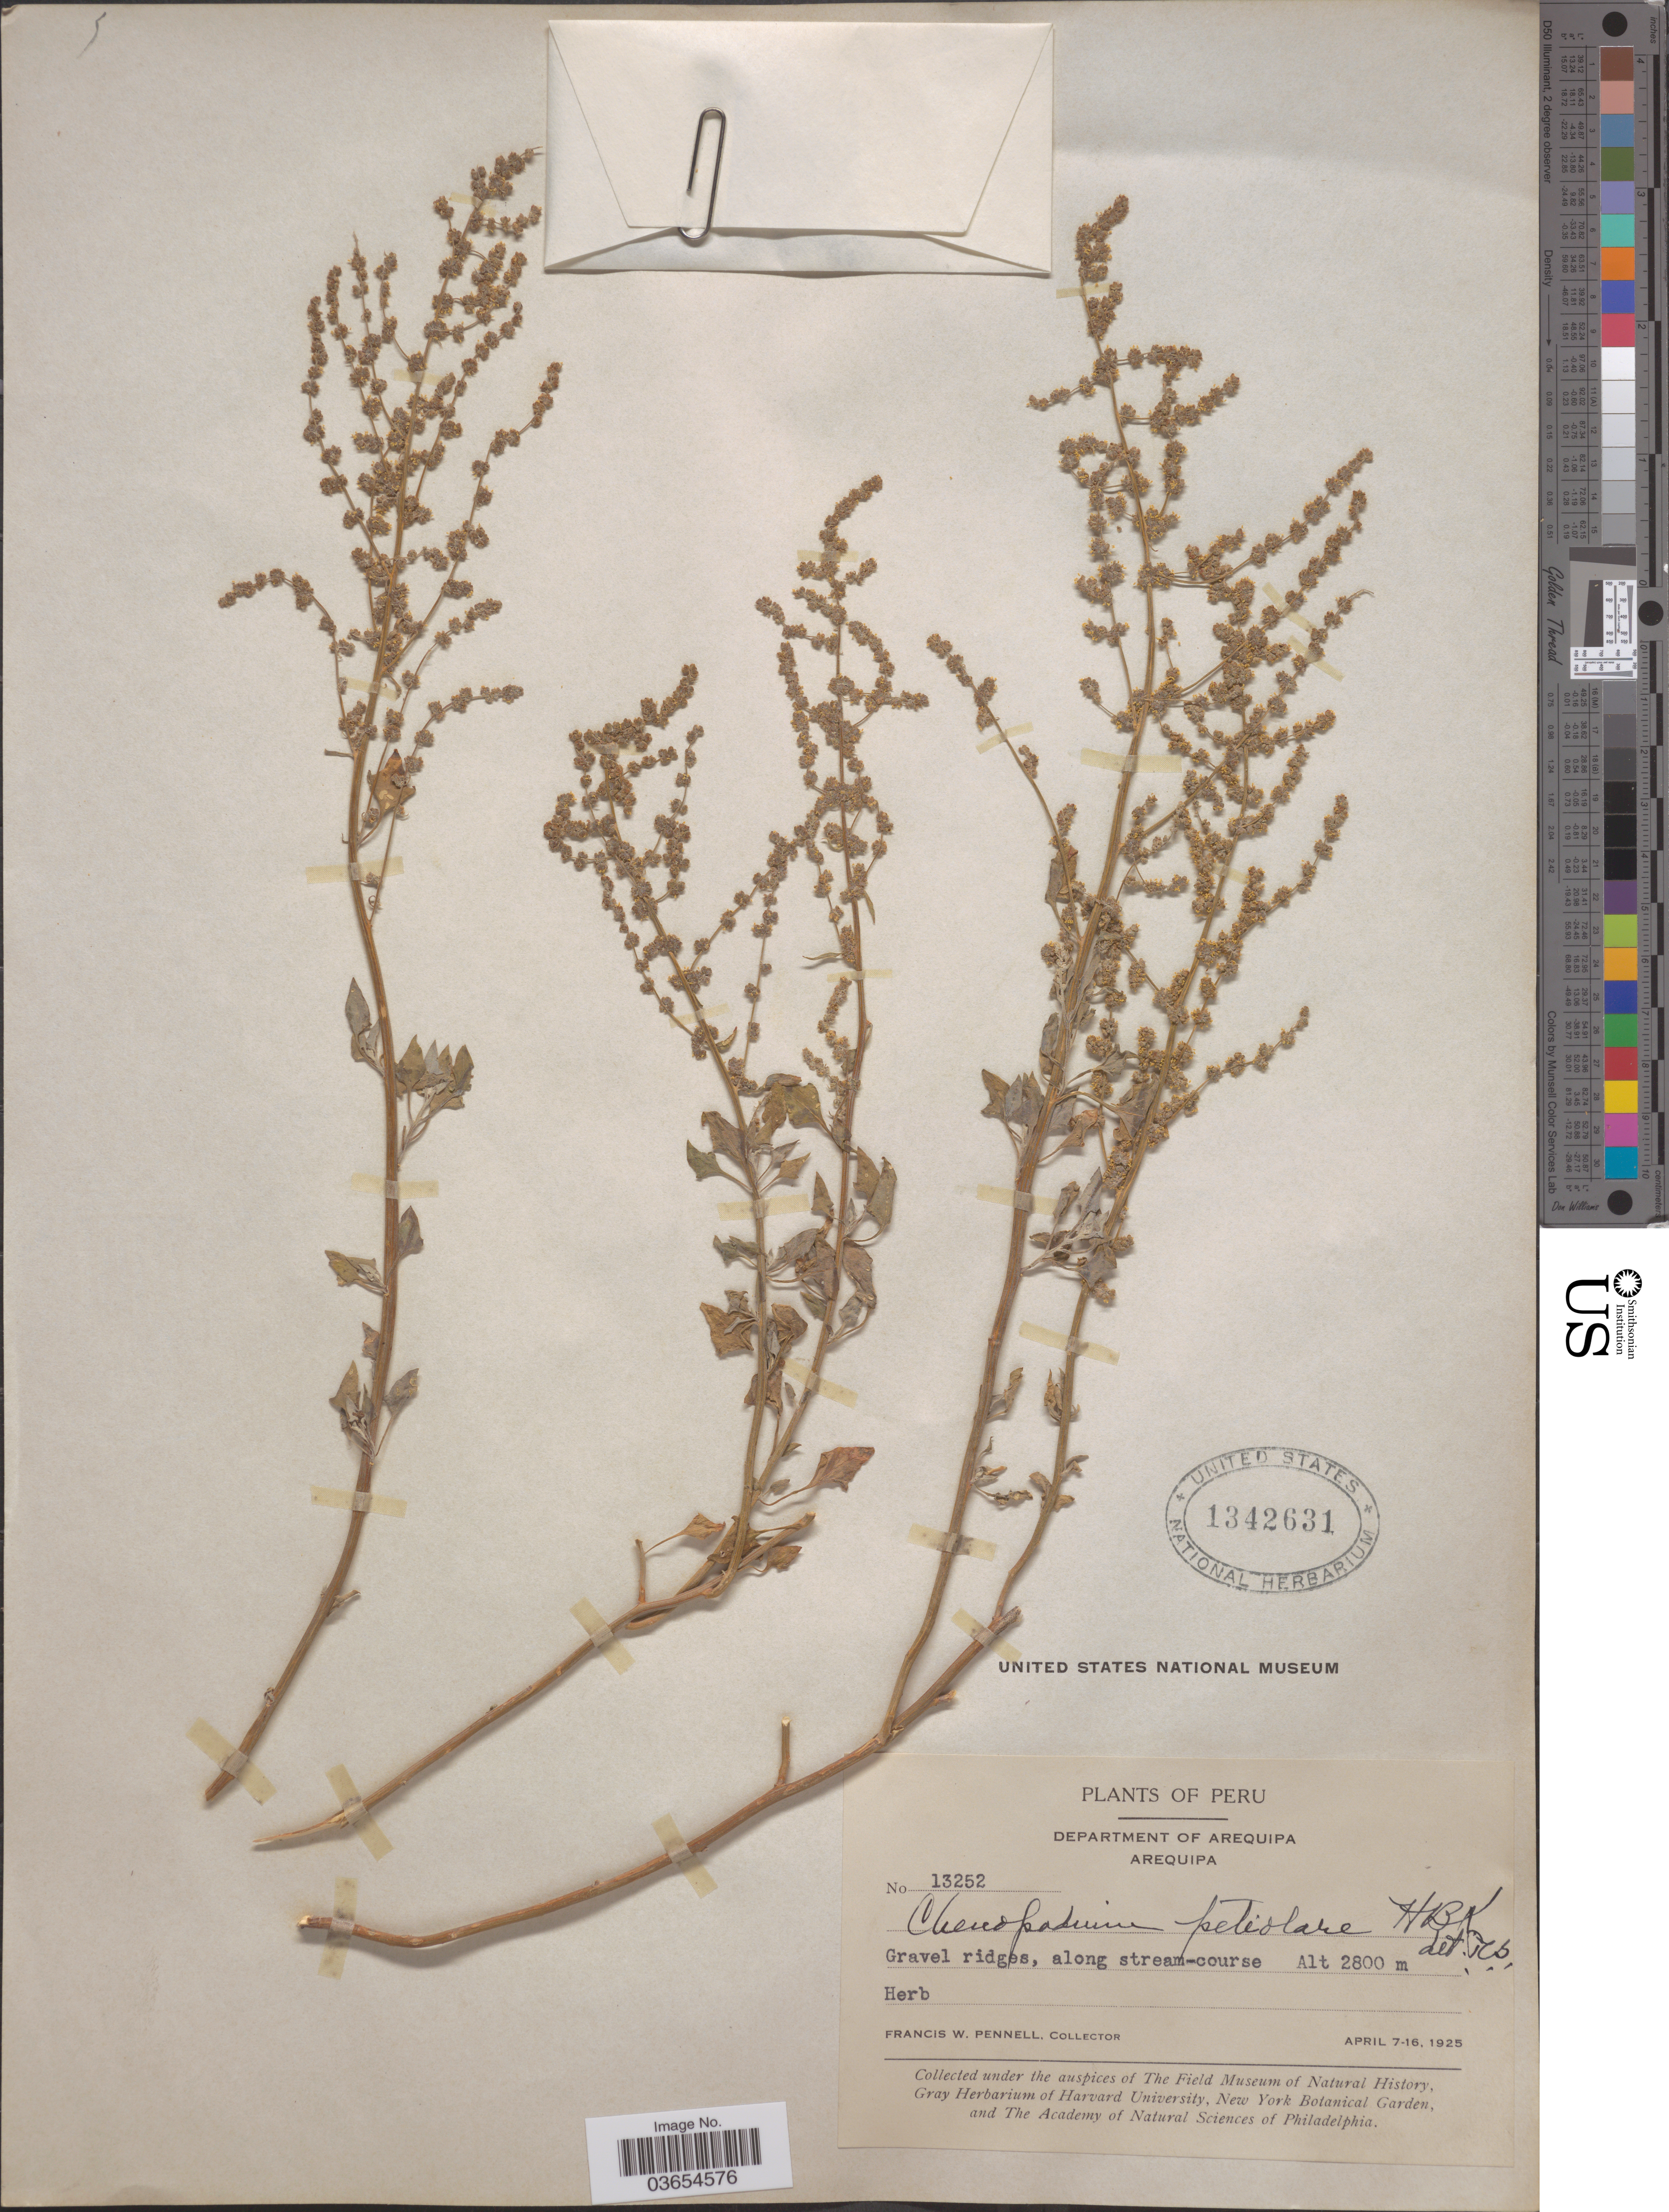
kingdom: Plantae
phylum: Tracheophyta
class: Magnoliopsida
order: Caryophyllales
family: Amaranthaceae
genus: Chenopodium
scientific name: Chenopodium petiolare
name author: Kunth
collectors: F. W. Pennell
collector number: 13252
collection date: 1925-04-07/1925-04-16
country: Peru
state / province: Arequipa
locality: Department of Arequipa. Along stream-course.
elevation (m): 2800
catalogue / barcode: US 1342631